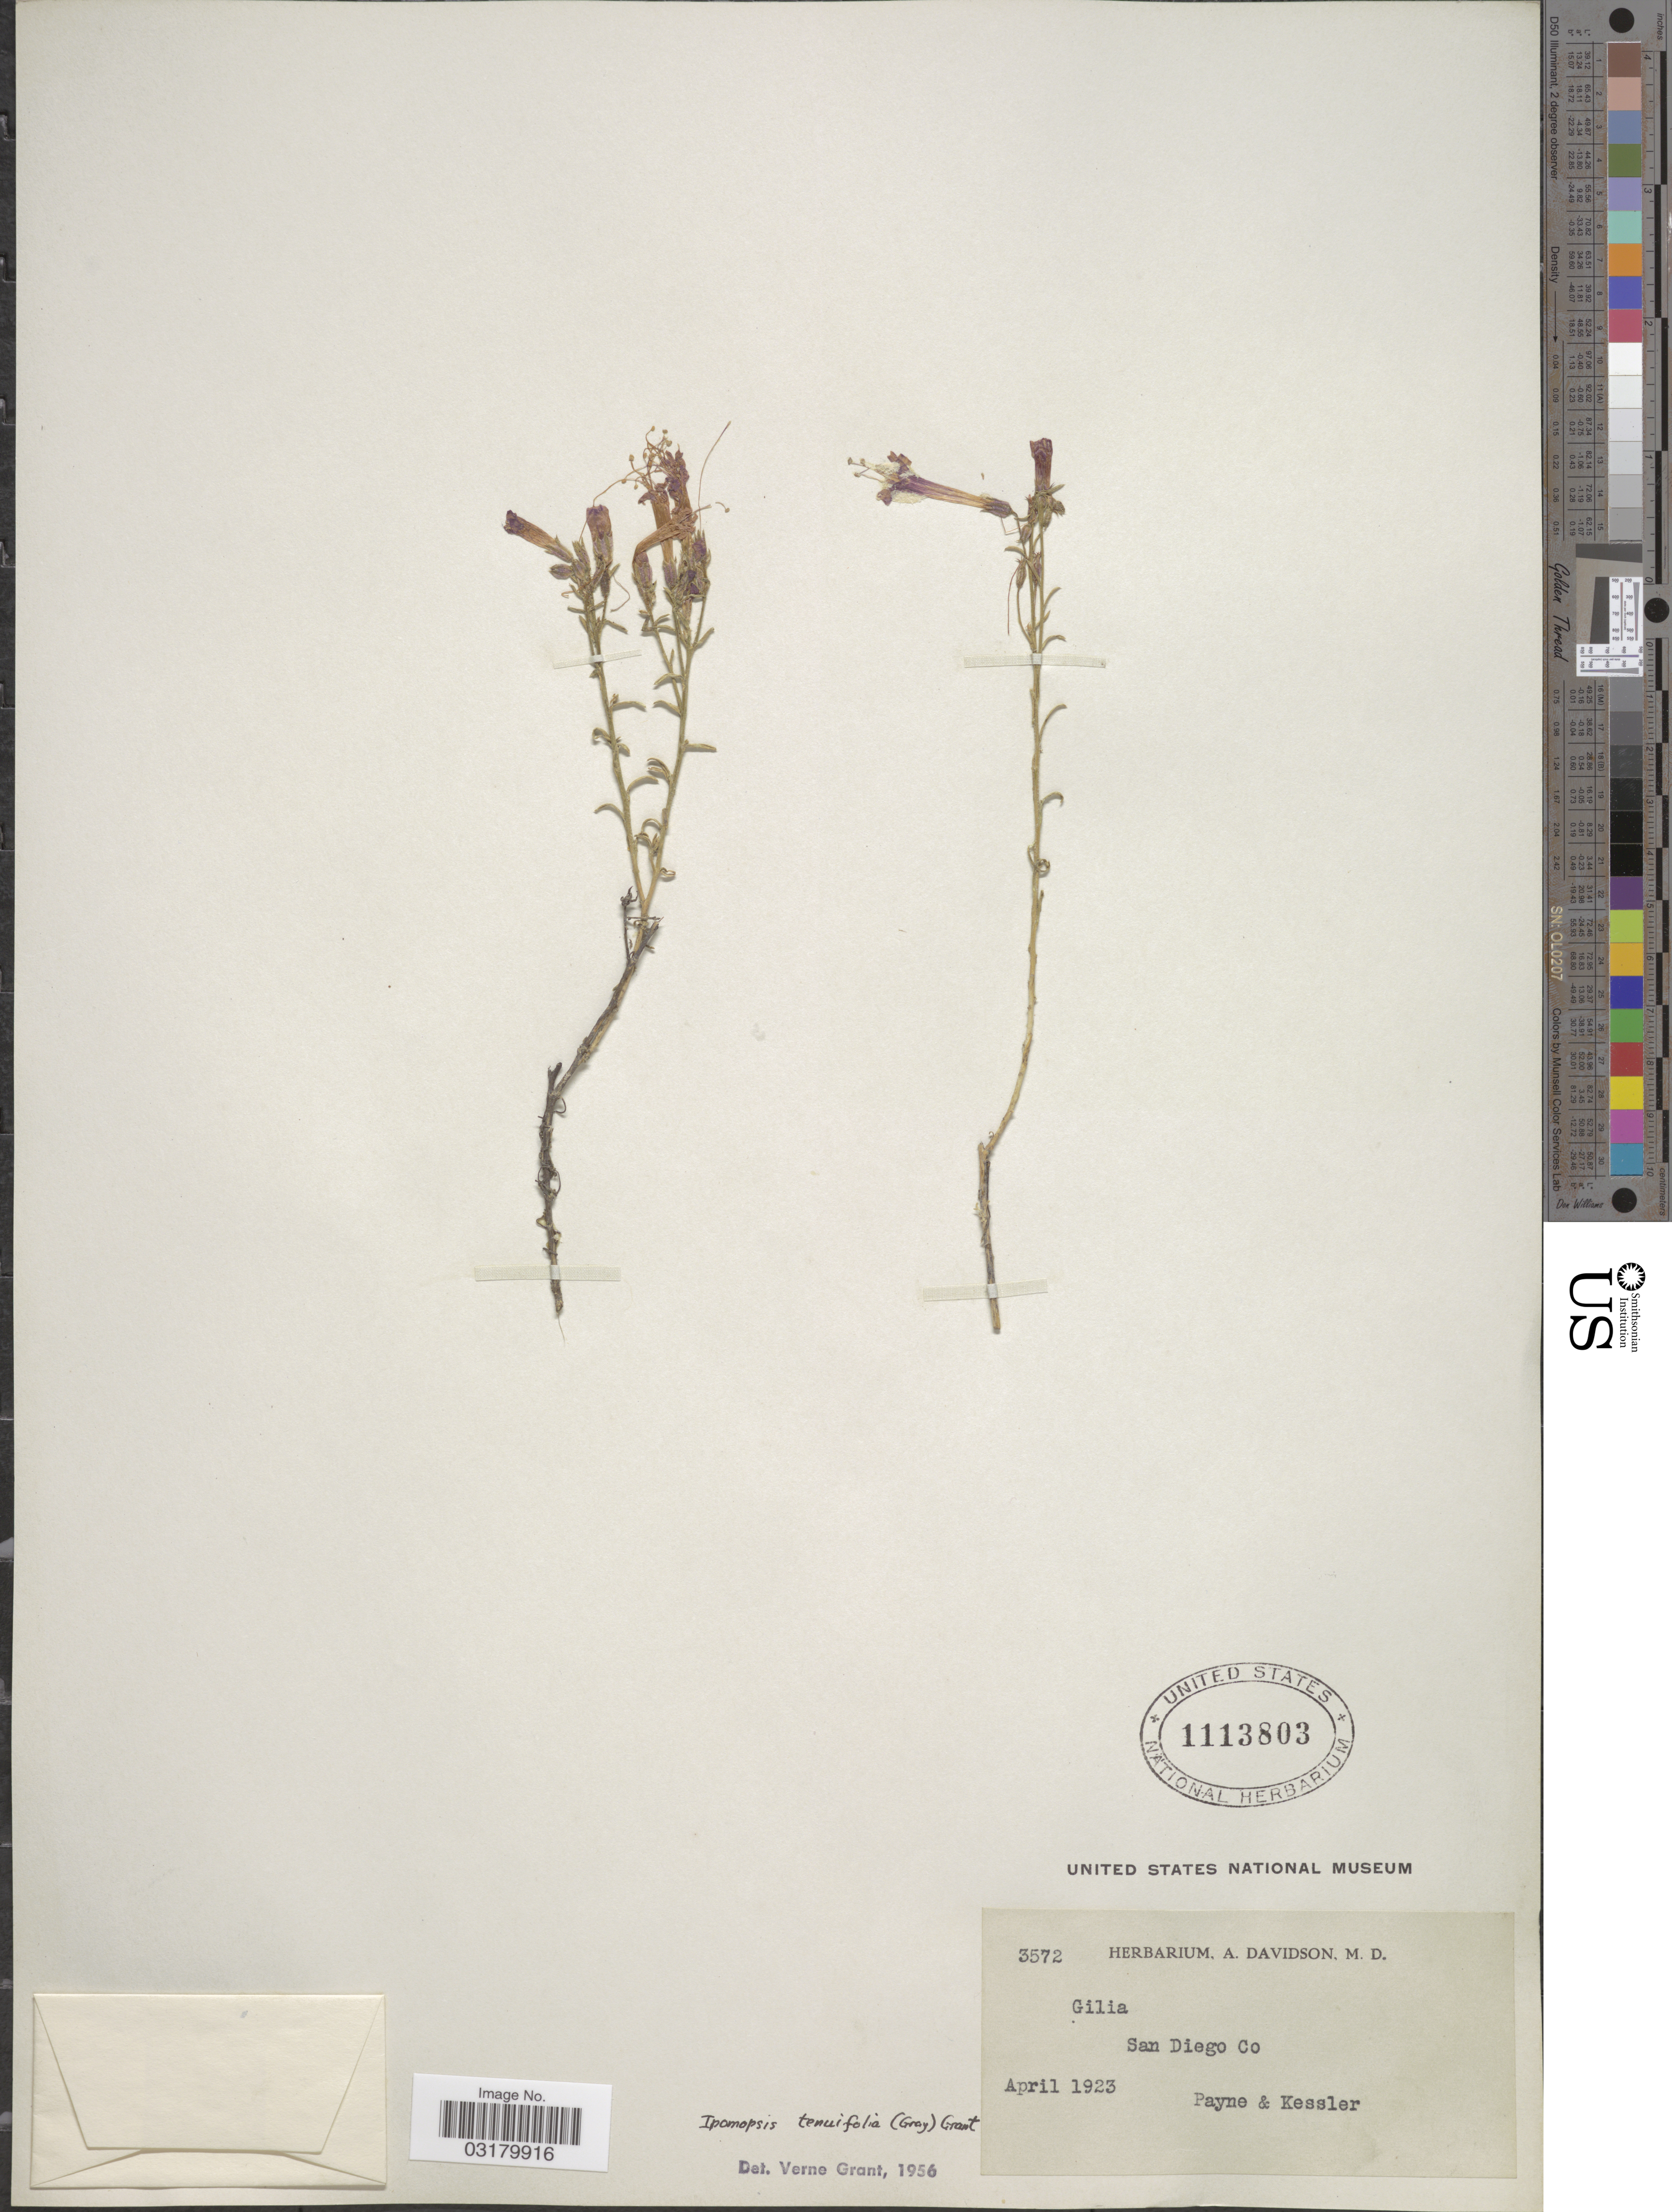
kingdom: Plantae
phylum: Tracheophyta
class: Magnoliopsida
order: Ericales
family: Polemoniaceae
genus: Ipomopsis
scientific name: Ipomopsis tenuifolia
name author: (A. Gray) V.E. Grant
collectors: -- Kessler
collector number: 3572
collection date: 1923-04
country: United States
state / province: California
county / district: San Diego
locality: San Diego Co.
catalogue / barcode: US 1113803